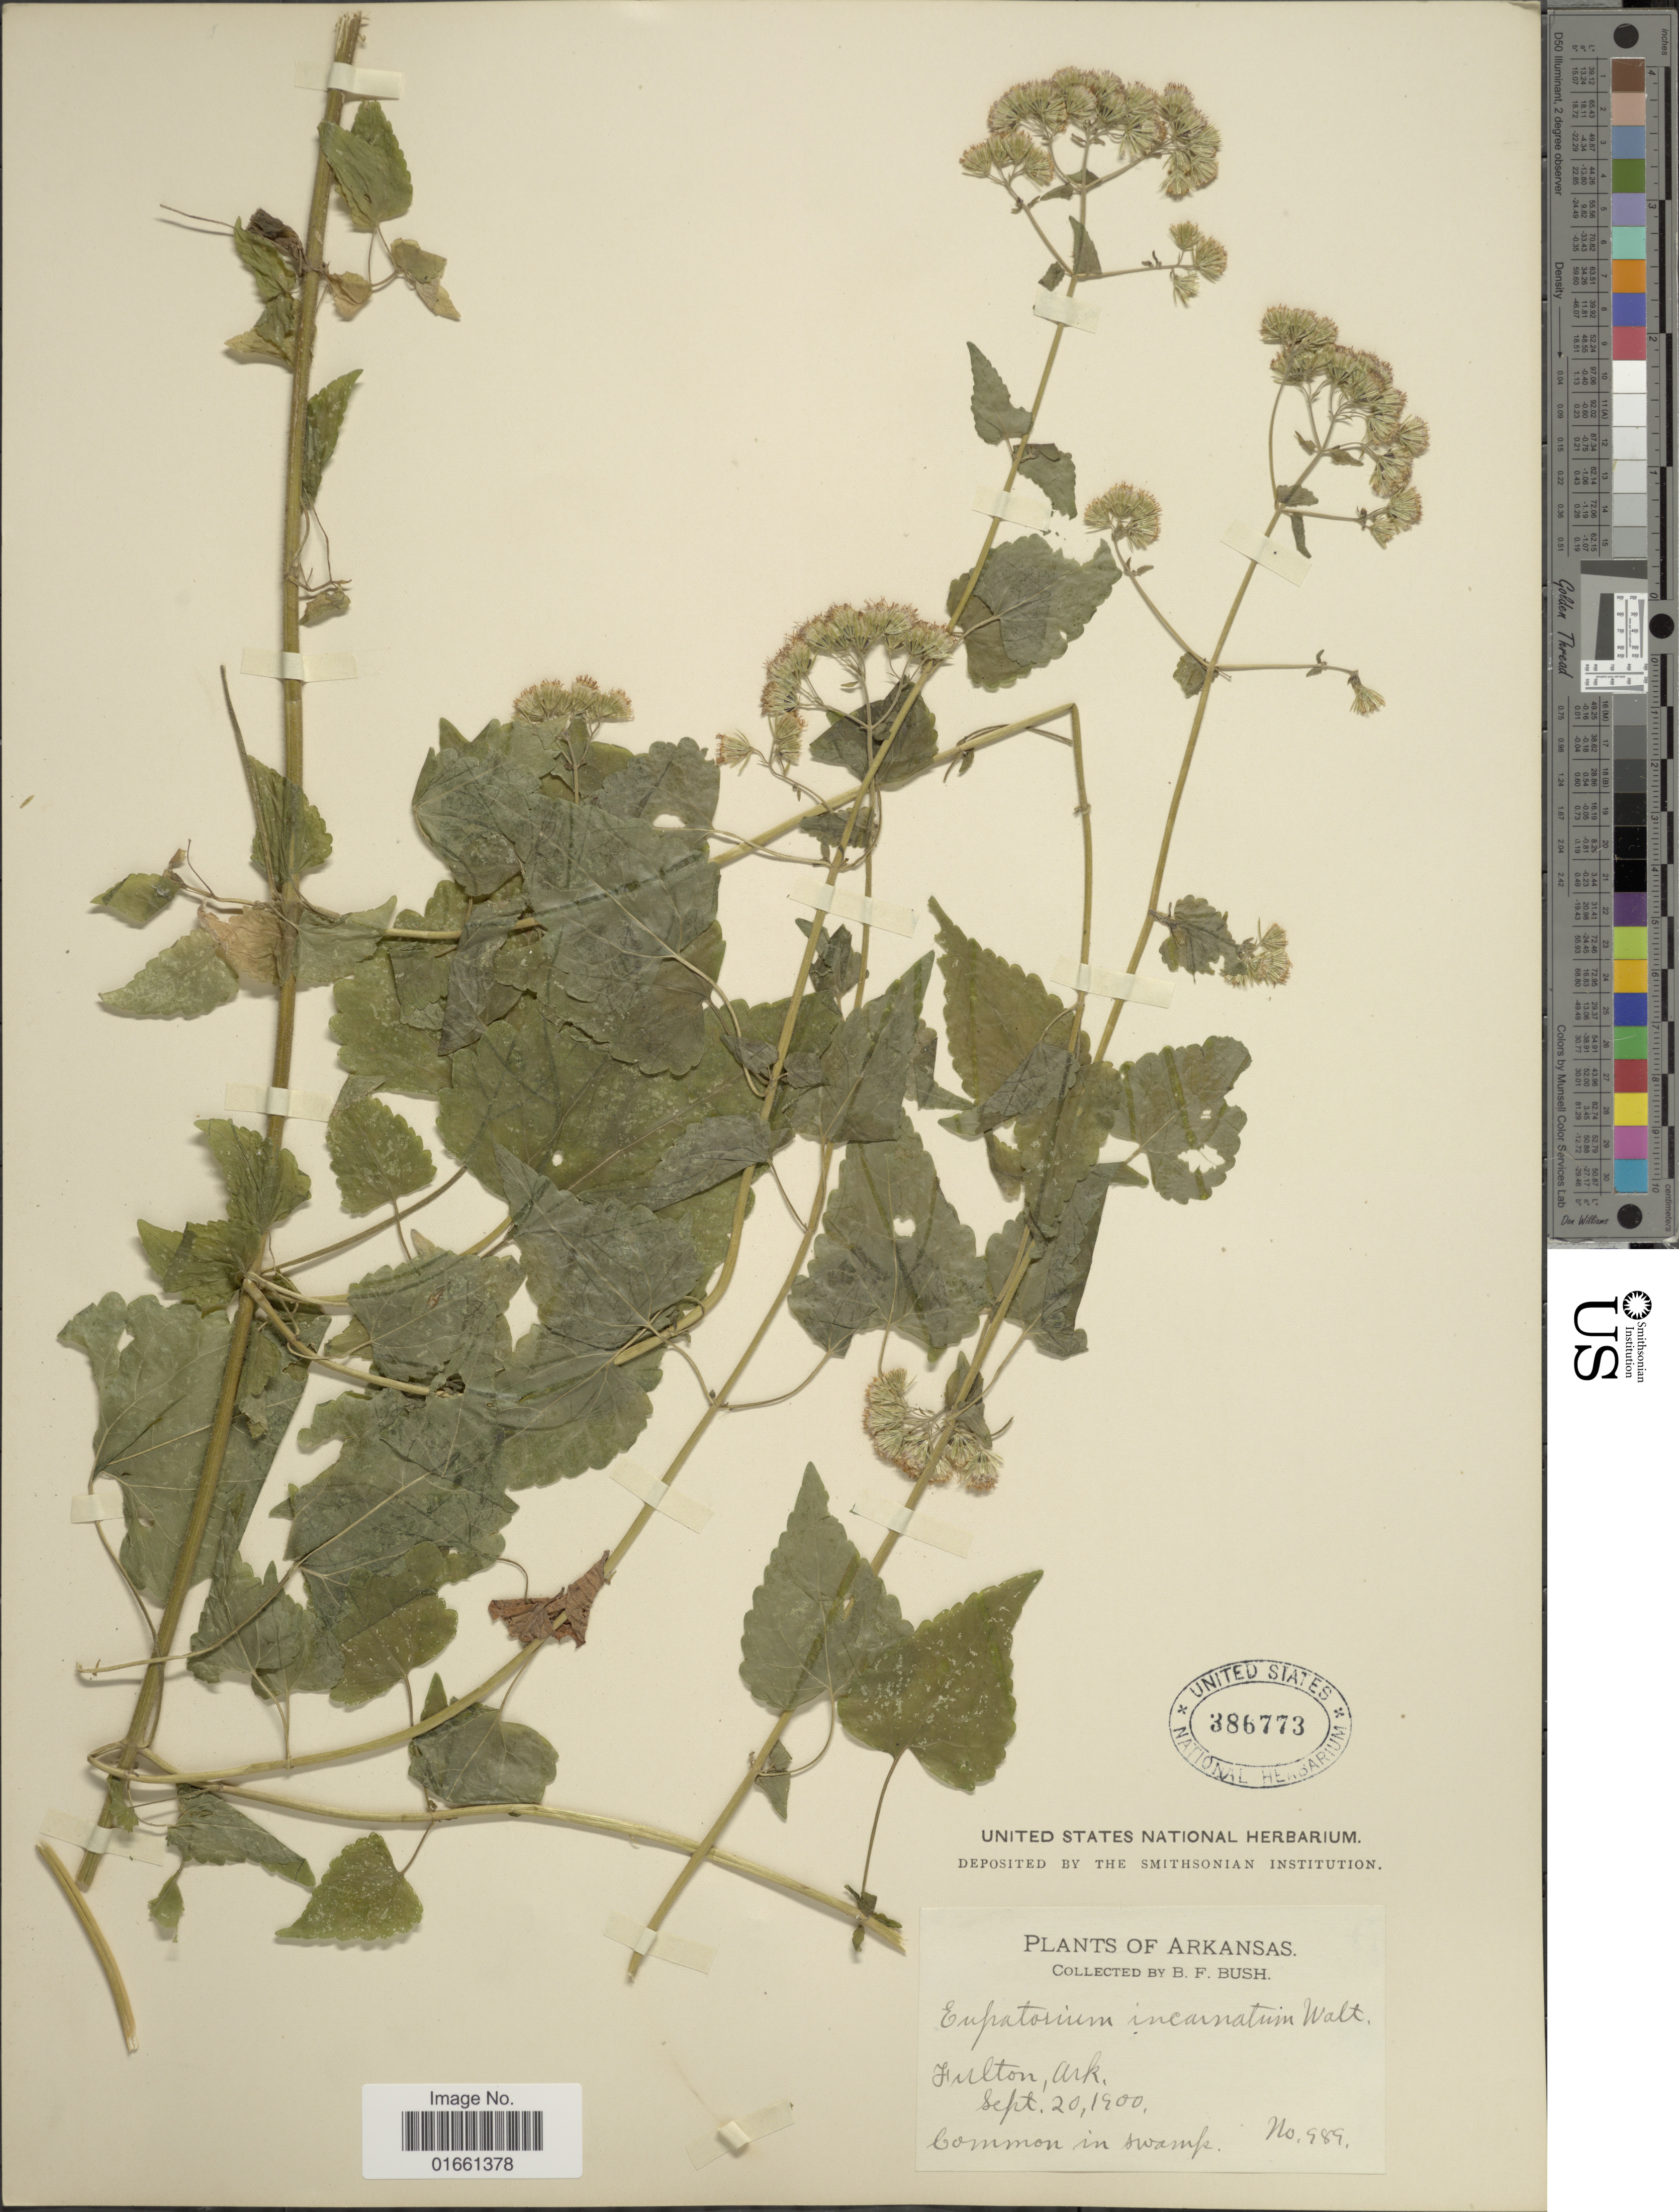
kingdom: Plantae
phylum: Tracheophyta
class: Magnoliopsida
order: Asterales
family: Asteraceae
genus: Fleischmannia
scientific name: Fleischmannia incarnata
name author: (Walter) R.M. King & H. Rob.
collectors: B. F. Bush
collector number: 989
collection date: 1900-09-20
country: United States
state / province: Arkansas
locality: Hilton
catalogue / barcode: US 386773